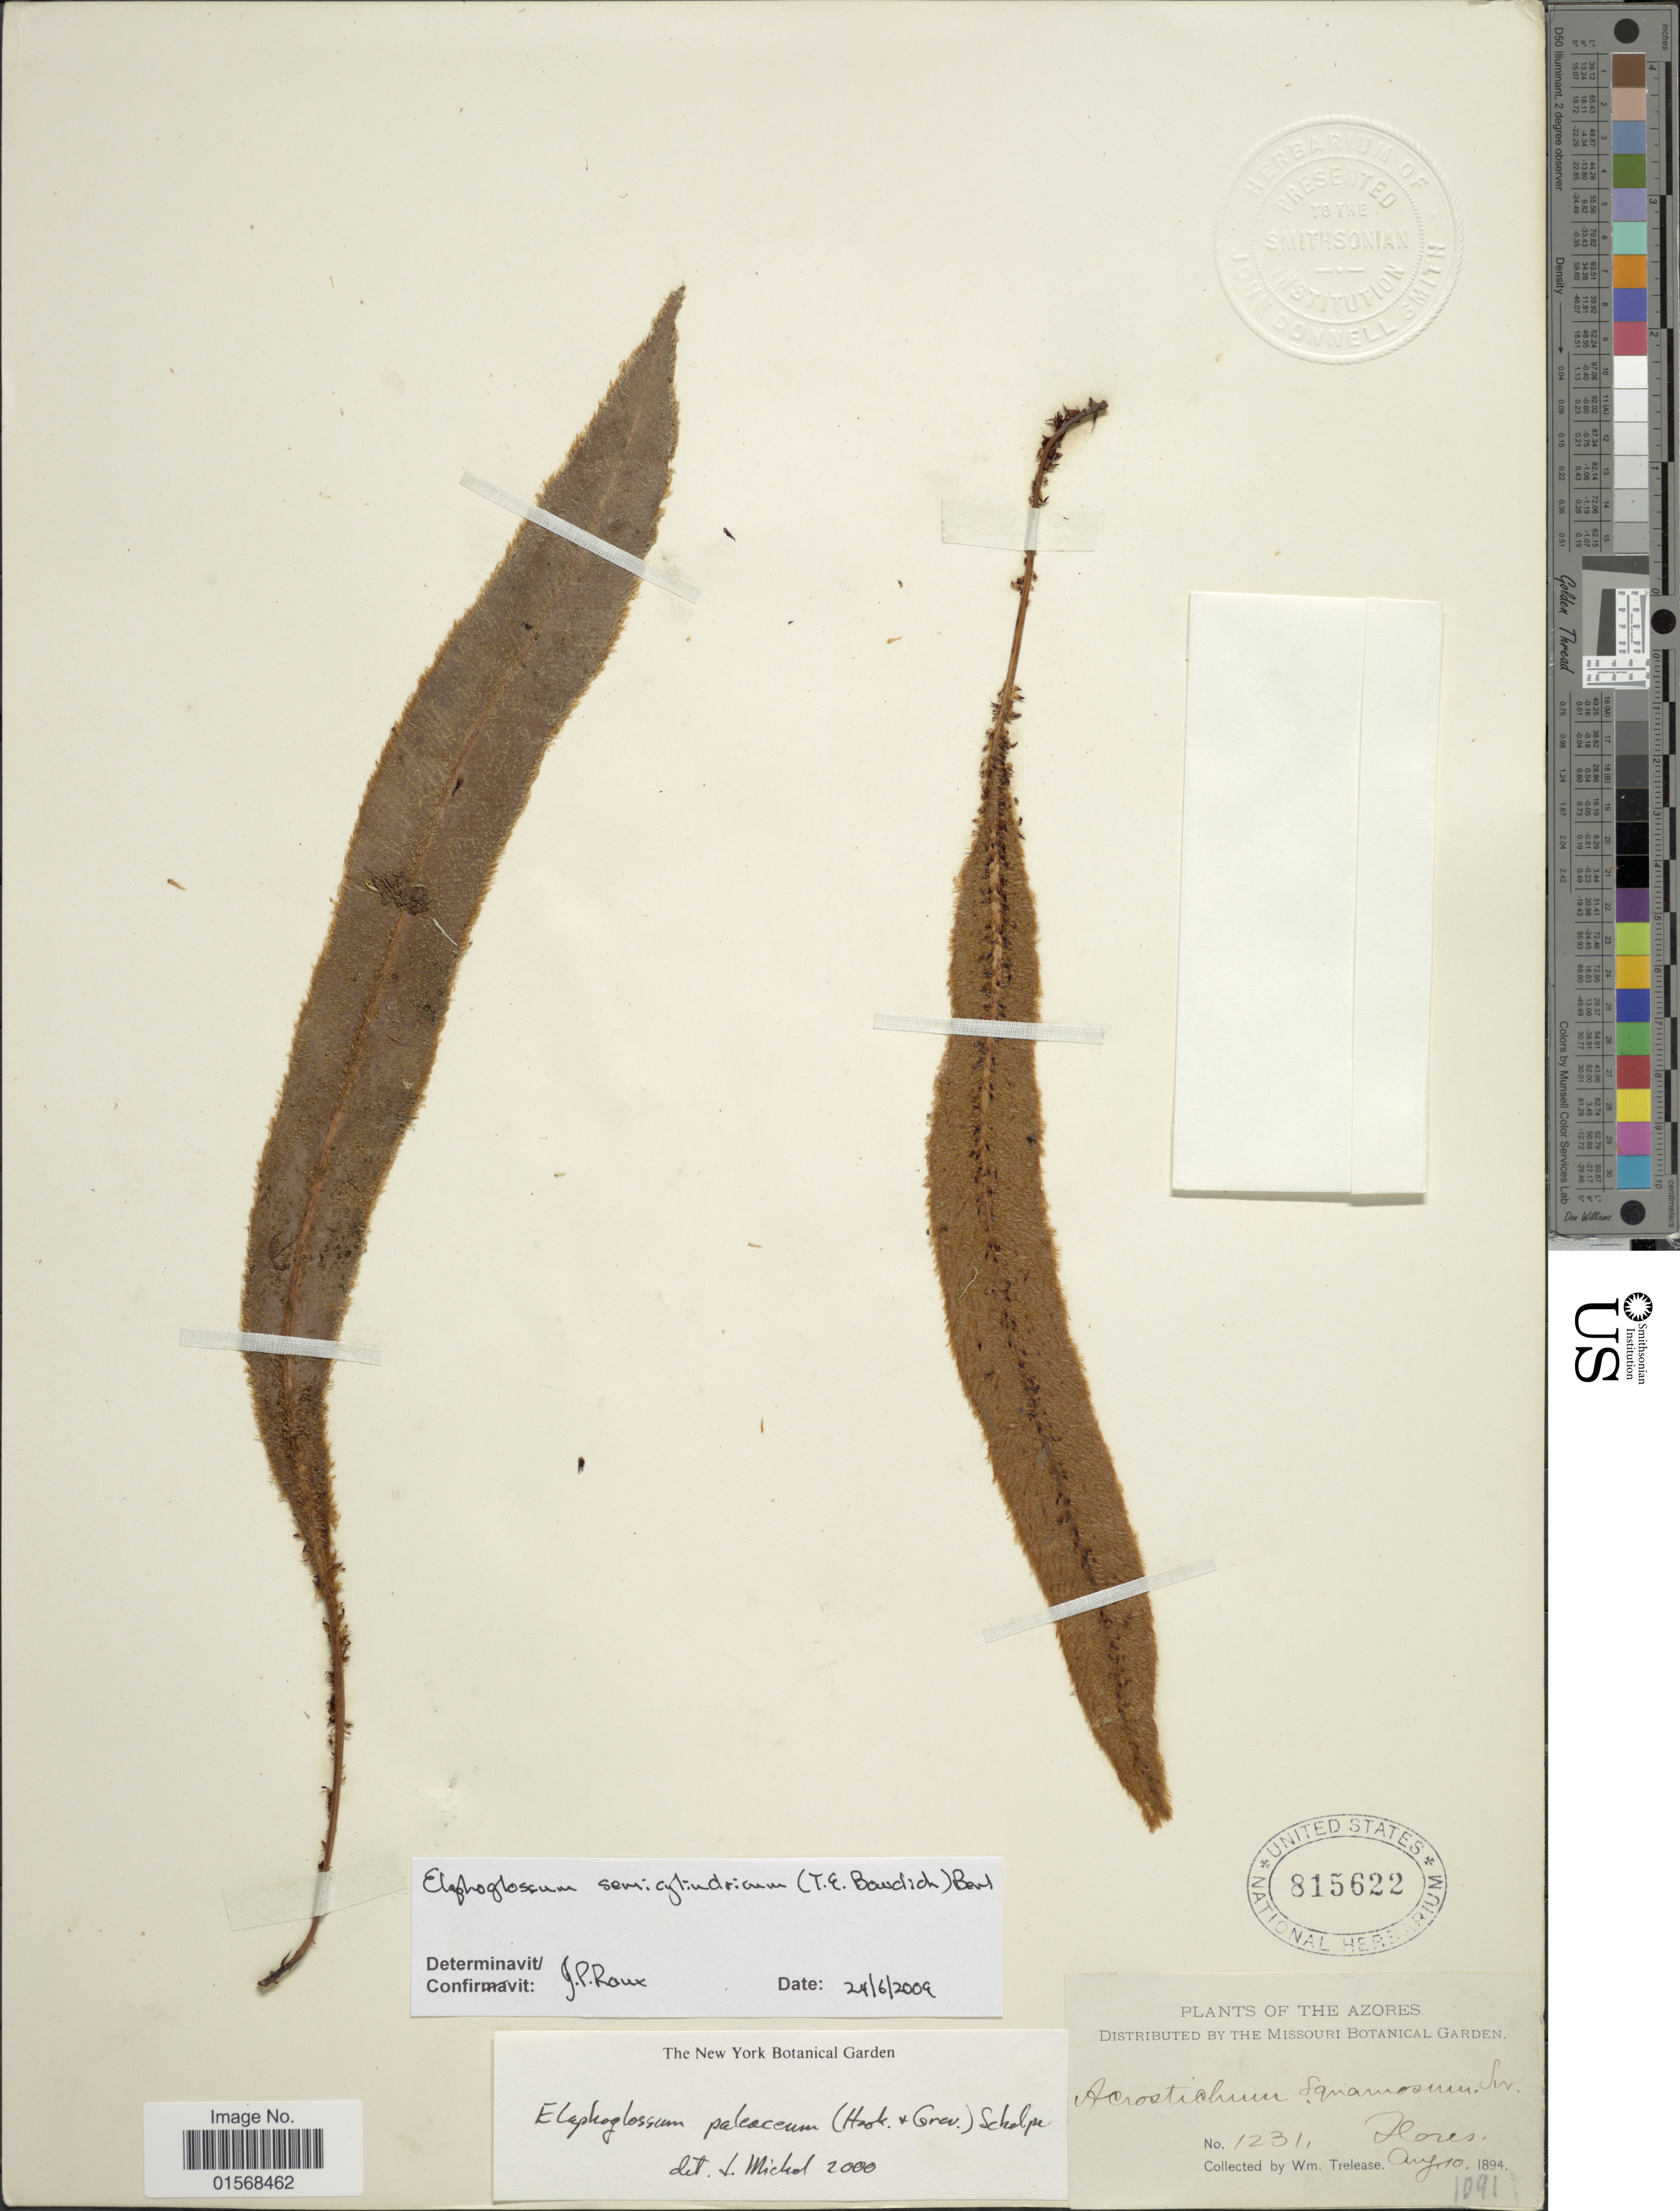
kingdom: Plantae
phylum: Tracheophyta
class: Polypodiopsida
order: Polypodiales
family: Dryopteridaceae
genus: Elaphoglossum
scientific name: Elaphoglossum semicylindricum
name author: (T.E. Bowdich) Benl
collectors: W. Trelease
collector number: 1231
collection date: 1894-08-10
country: Portugal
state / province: Azores (Aut. Reg.)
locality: Azores.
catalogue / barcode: US 815622